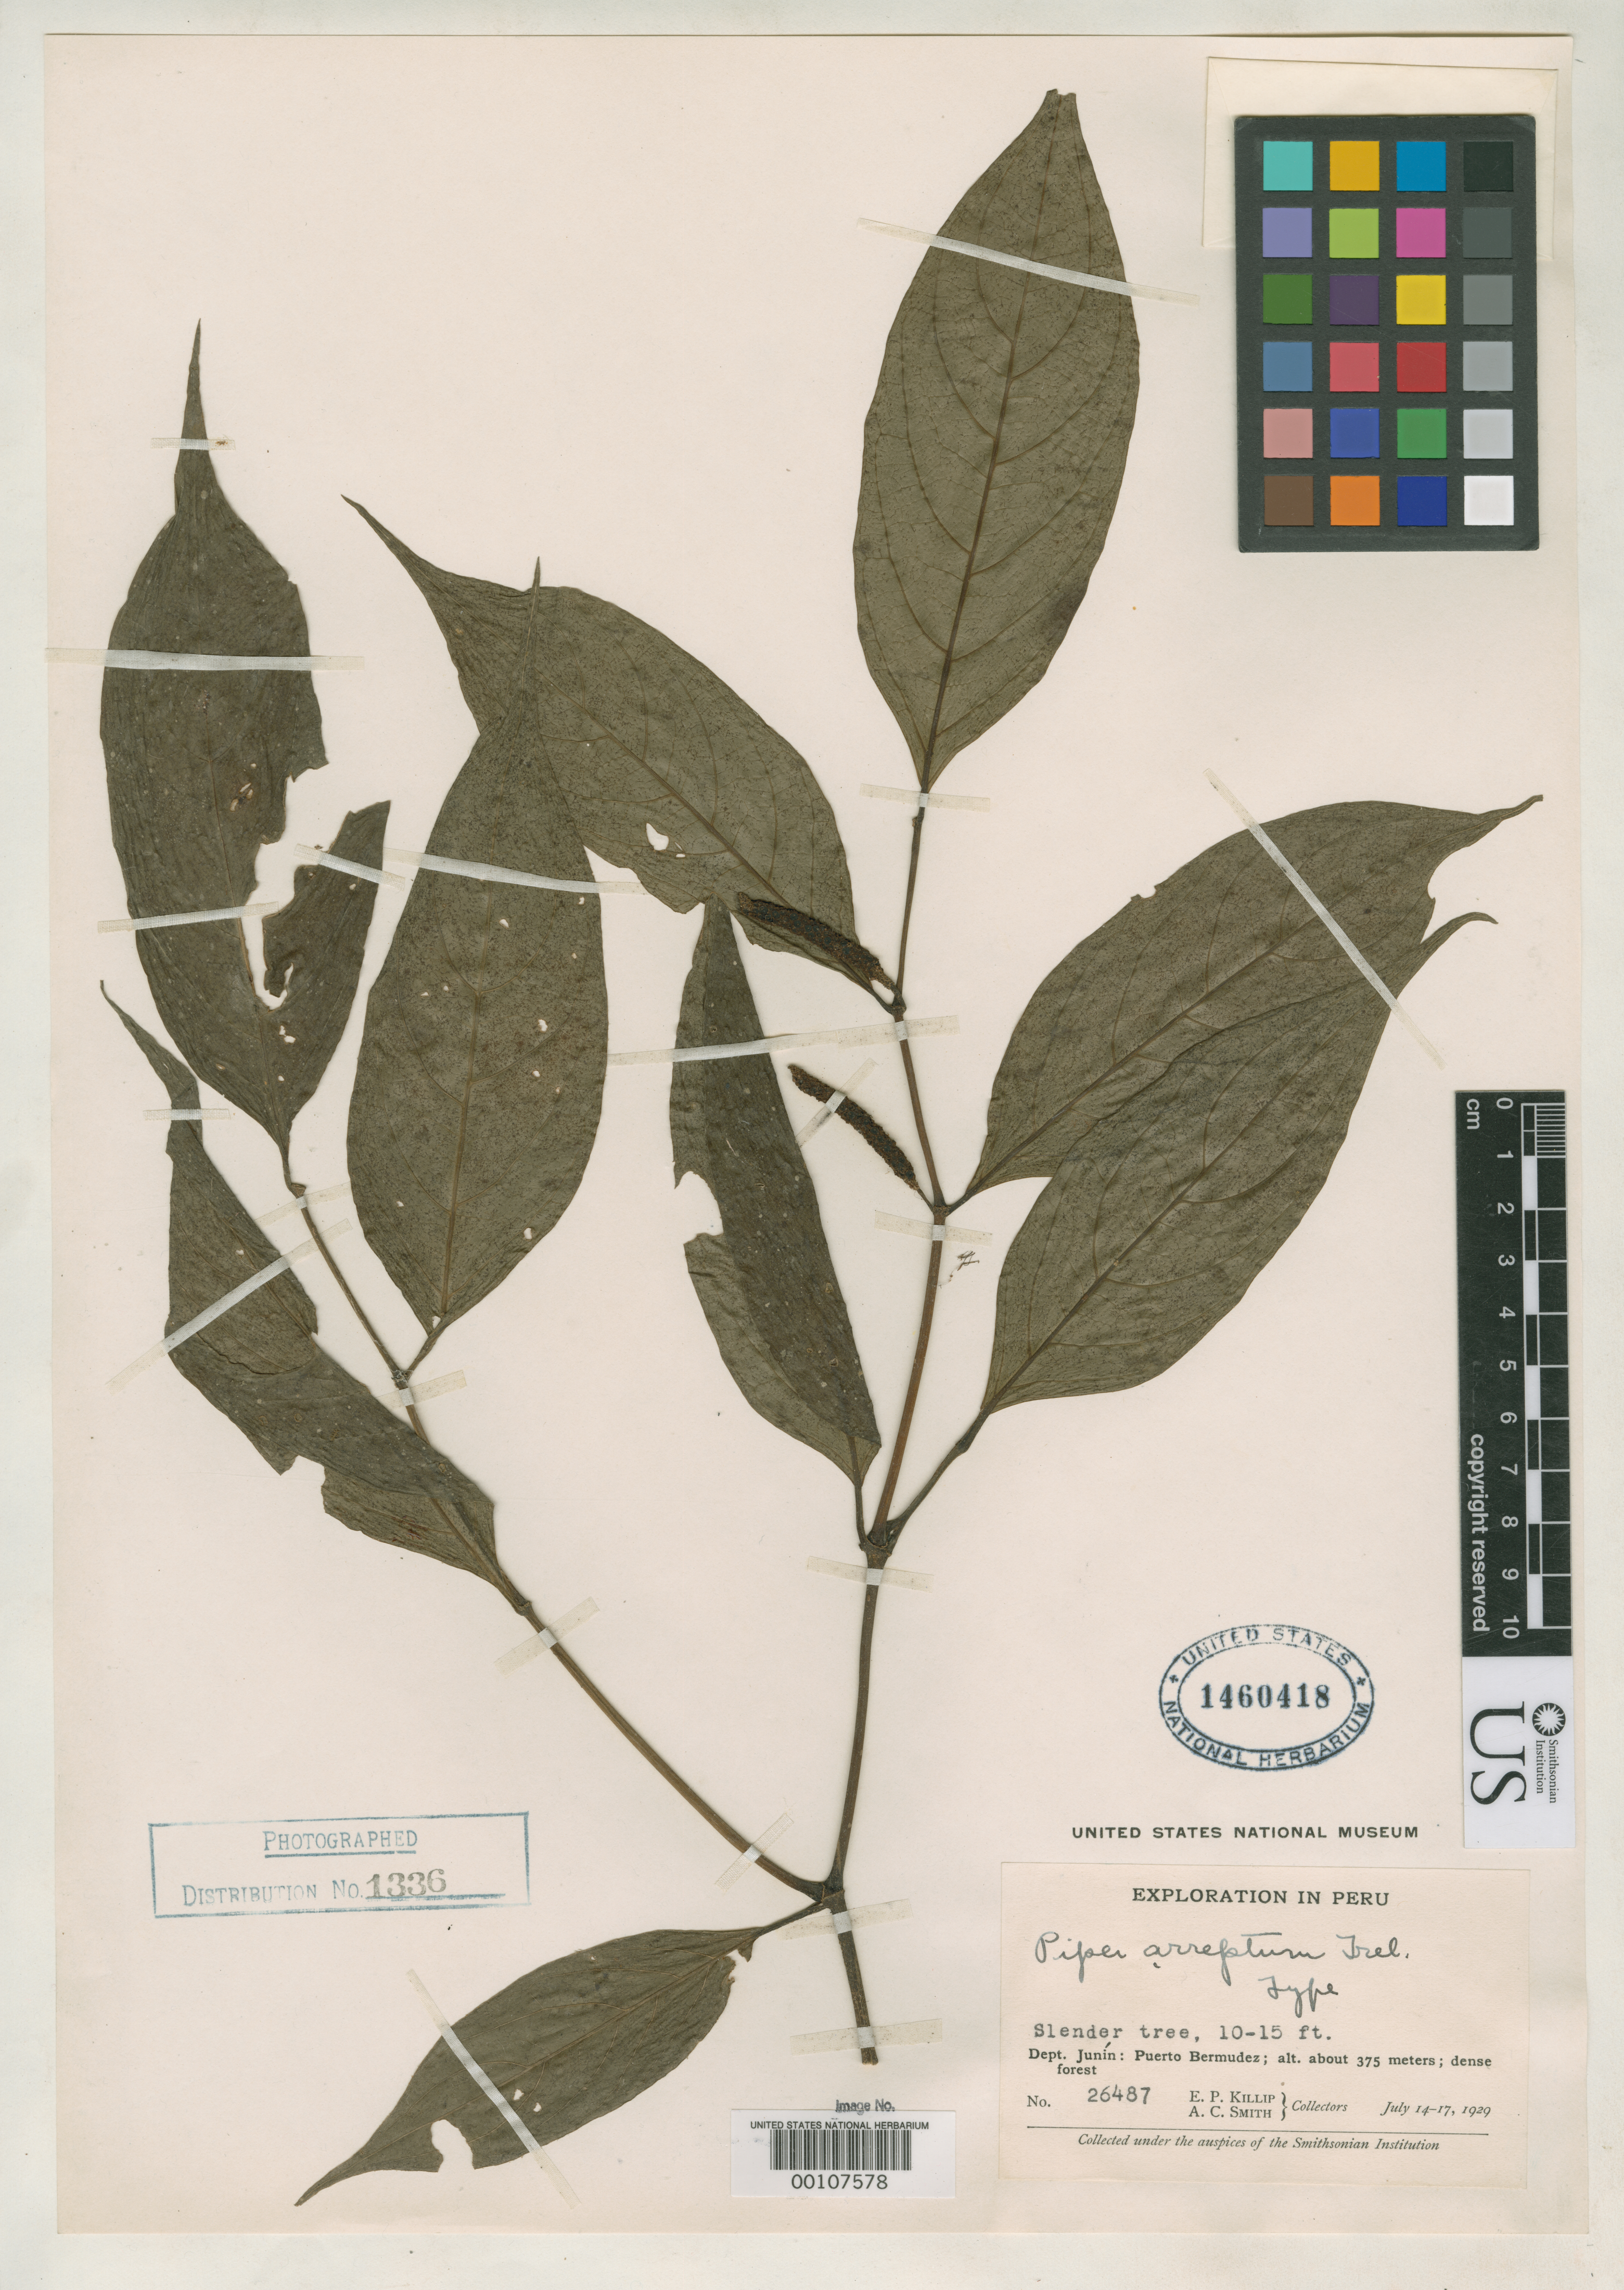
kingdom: Plantae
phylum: Tracheophyta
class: Magnoliopsida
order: Piperales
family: Piperaceae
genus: Piper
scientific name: Piper arreptum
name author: Trel. in J.F. Macbr.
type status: Holotype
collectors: E. P. Killip & A. C. Smith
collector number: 26487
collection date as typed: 14 Jul 1929 to 17 Jul 1929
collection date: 1929-07-14/1929-07-17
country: Peru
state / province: Junín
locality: Puerto Bermudez.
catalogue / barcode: US 1460418